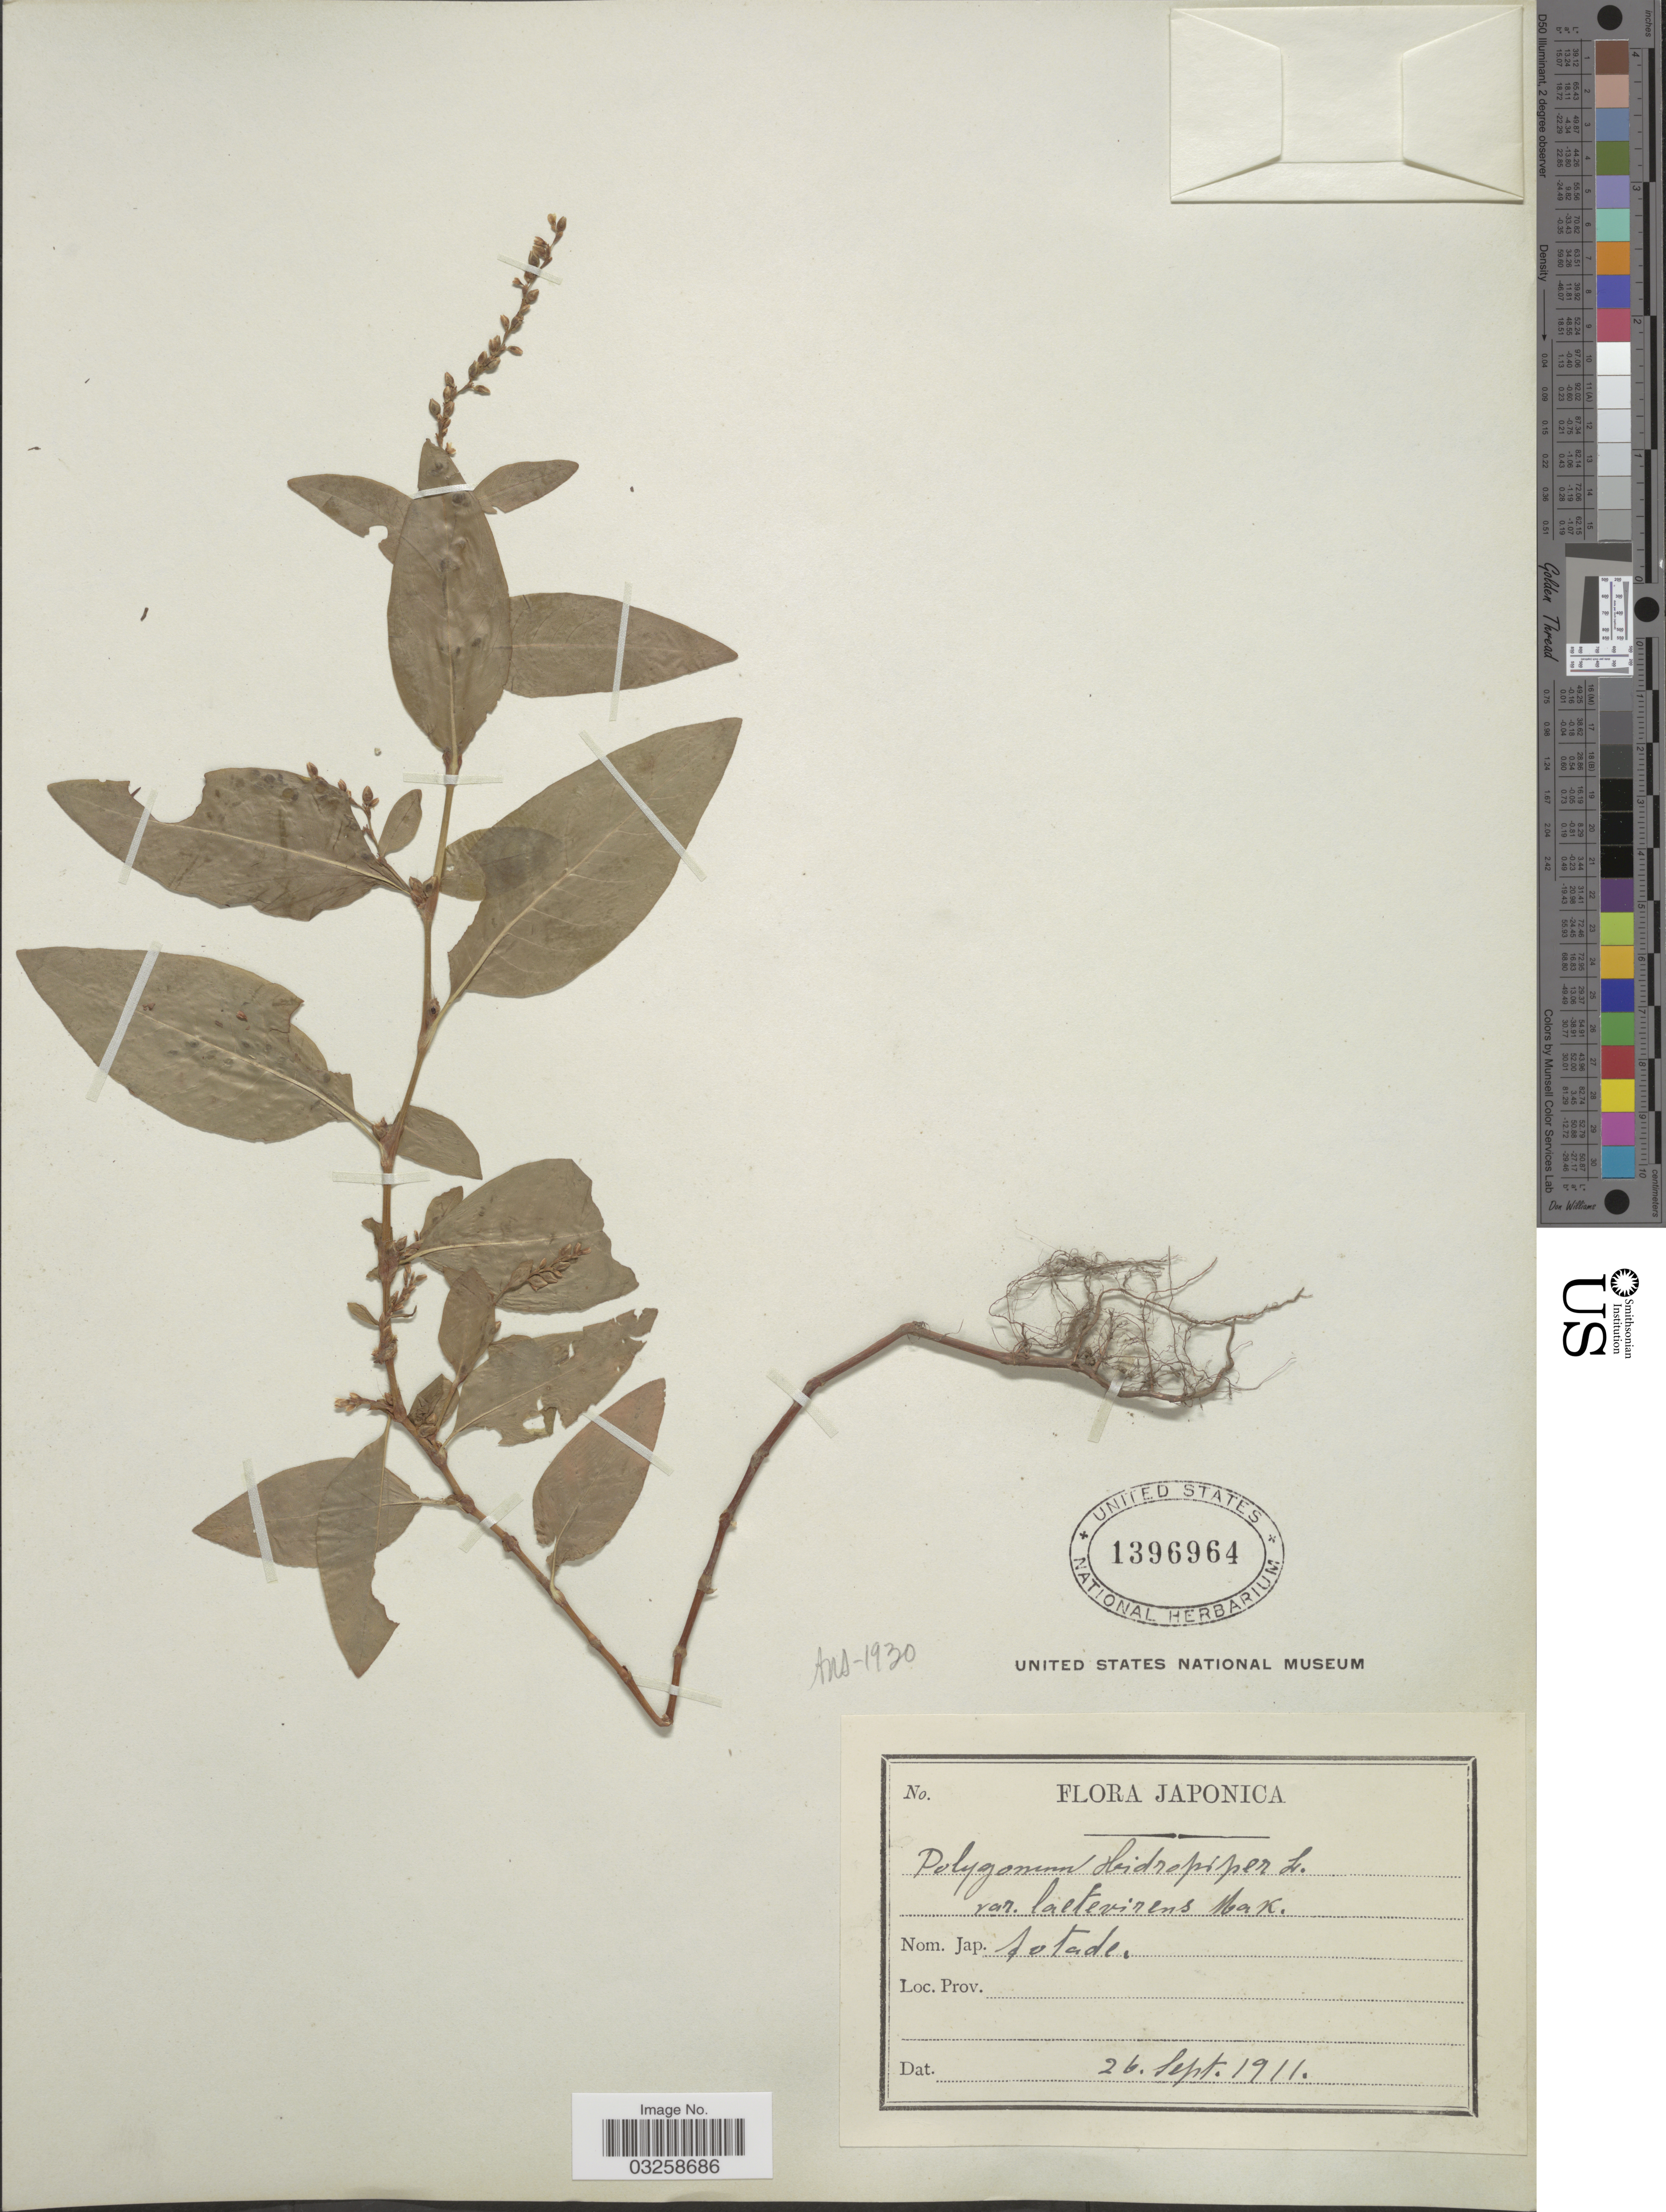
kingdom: Plantae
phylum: Tracheophyta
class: Magnoliopsida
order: Caryophyllales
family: Polygonaceae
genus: Polygonum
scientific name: Polygonum hydropiper var. laetevirens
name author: Makino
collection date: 1911-09-26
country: Japan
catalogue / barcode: US 1396964